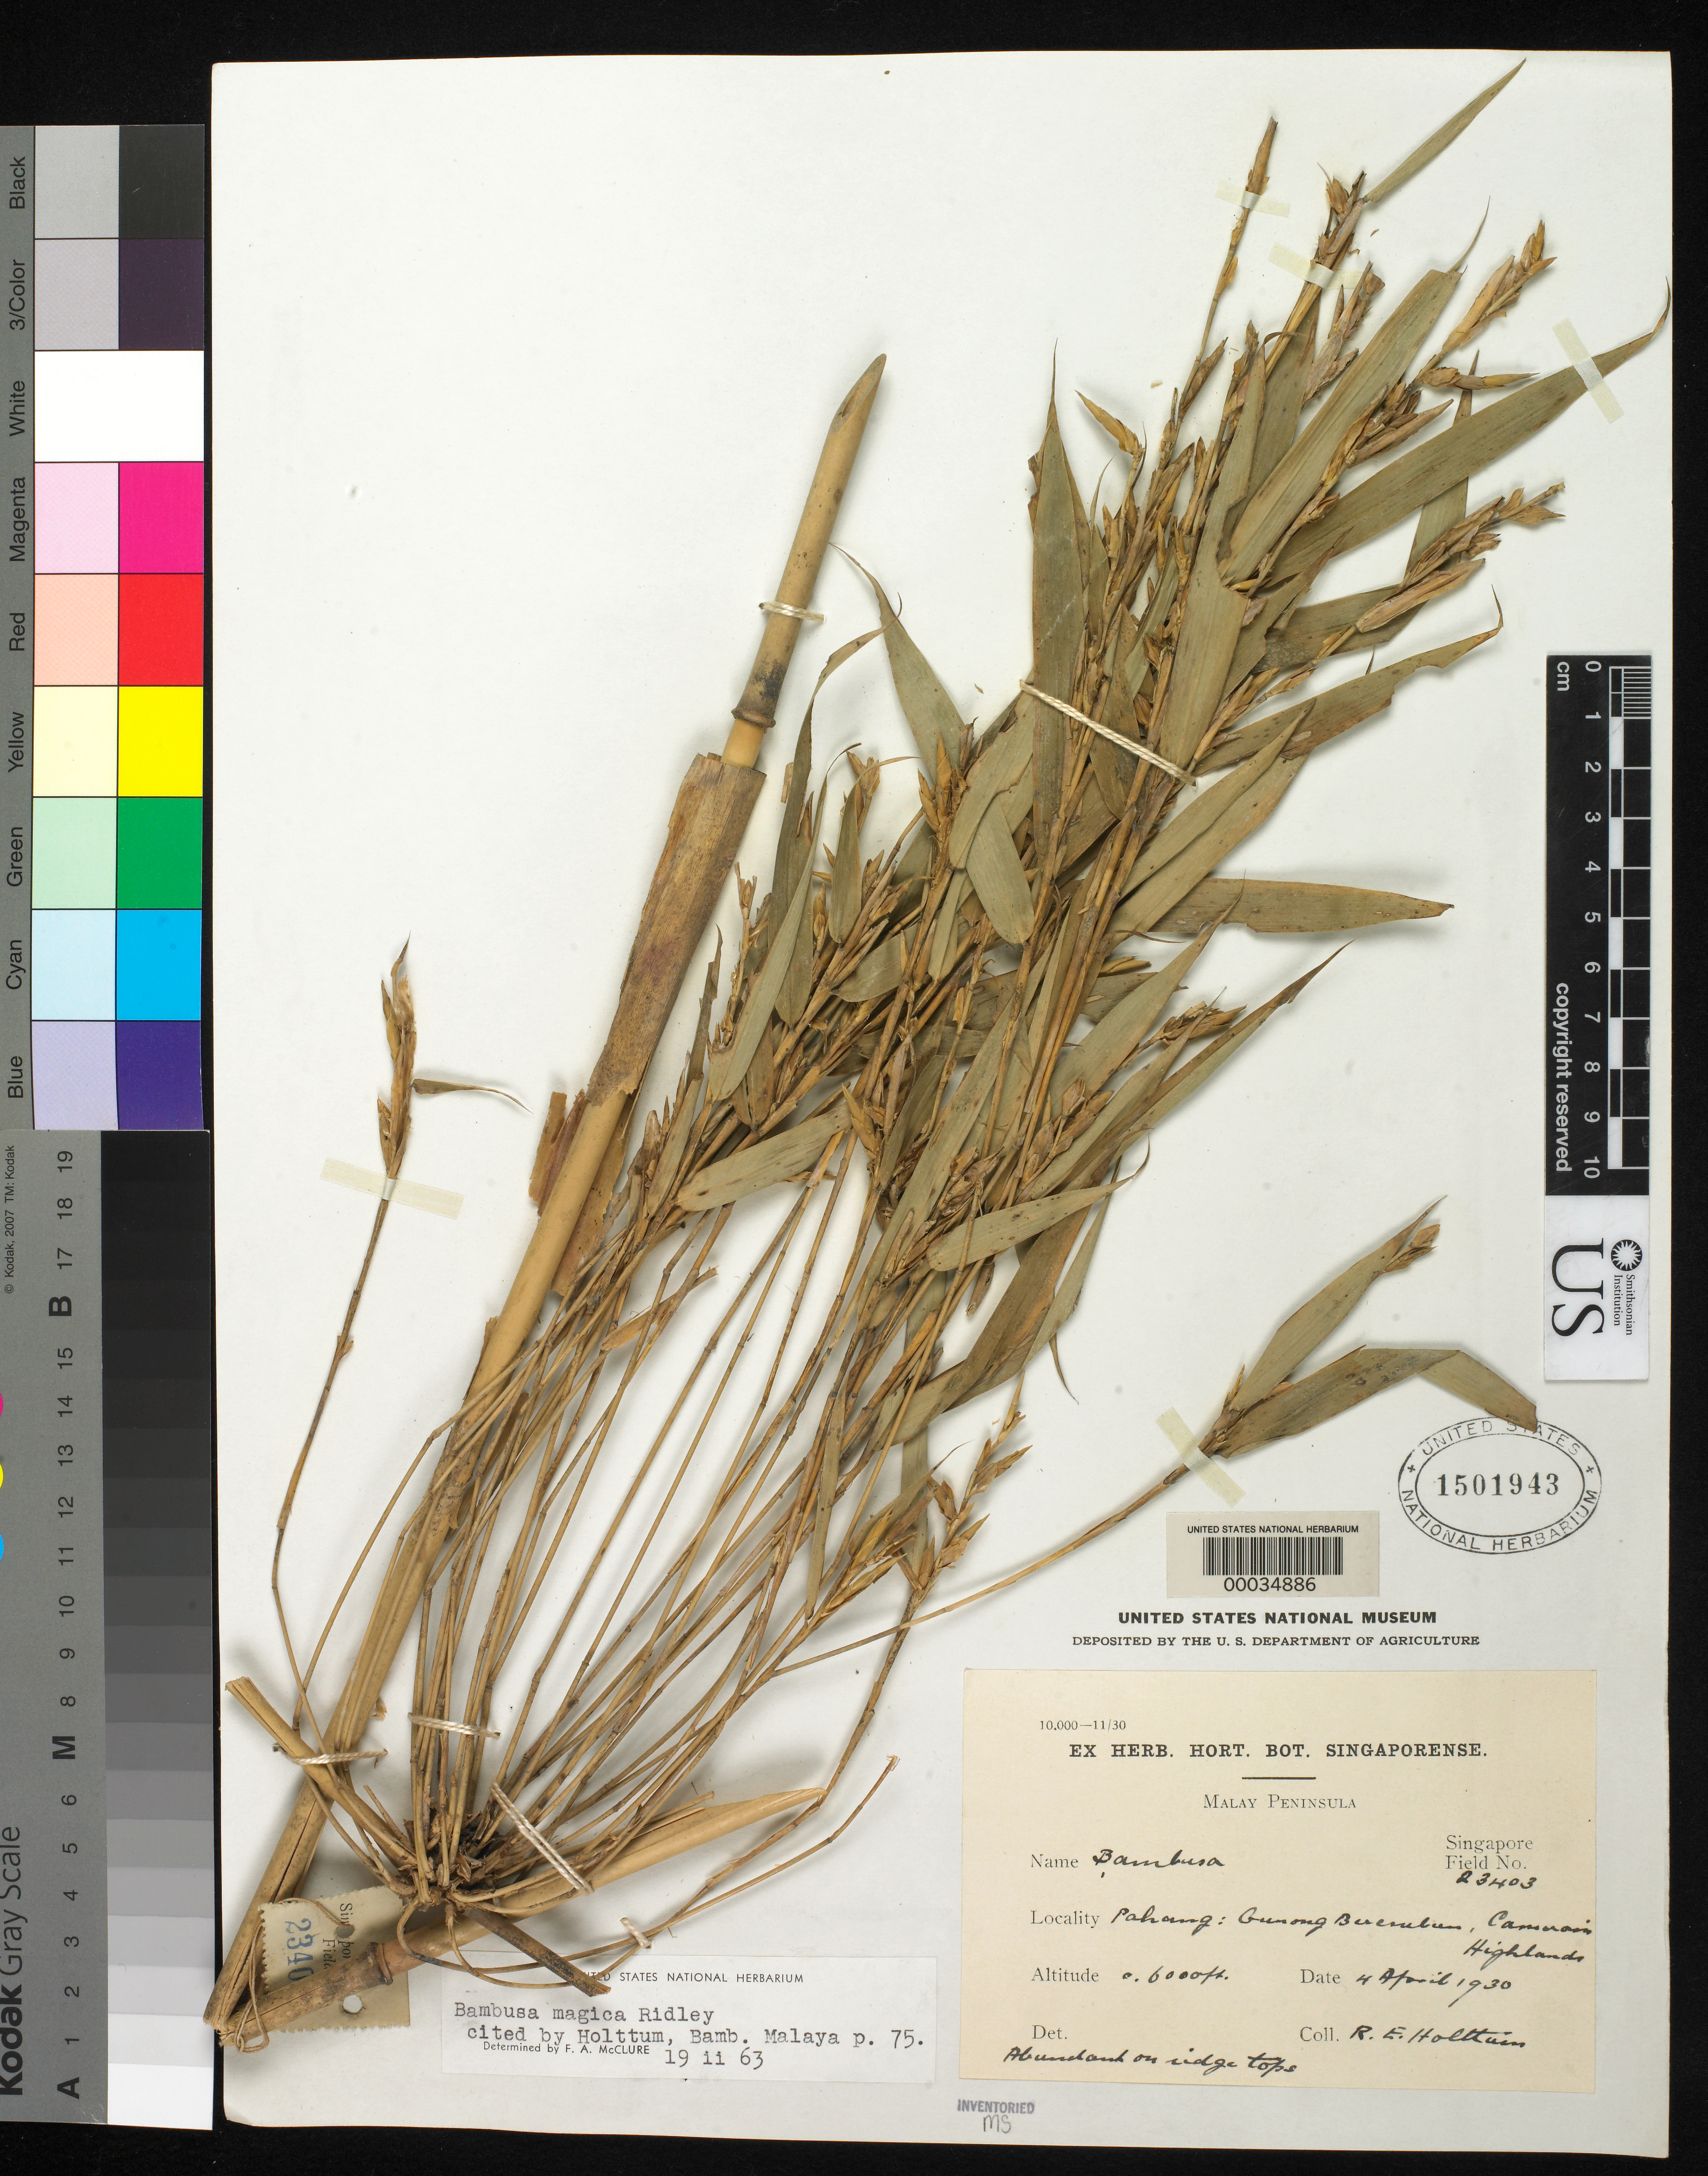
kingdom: Plantae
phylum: Tracheophyta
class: Liliopsida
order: Poales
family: Poaceae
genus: Holttumochloa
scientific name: Holttumochloa magica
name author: (Ridl.) K.M. Wong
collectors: R. E. Holttum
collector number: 23403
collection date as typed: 04 Apr 1930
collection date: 1930-04-04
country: Malaysia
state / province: Pahang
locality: Pahang, gumog buerulum, cameranin highlands. [= cameron highlands?] [Malay Peninsula]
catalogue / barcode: US 1501943